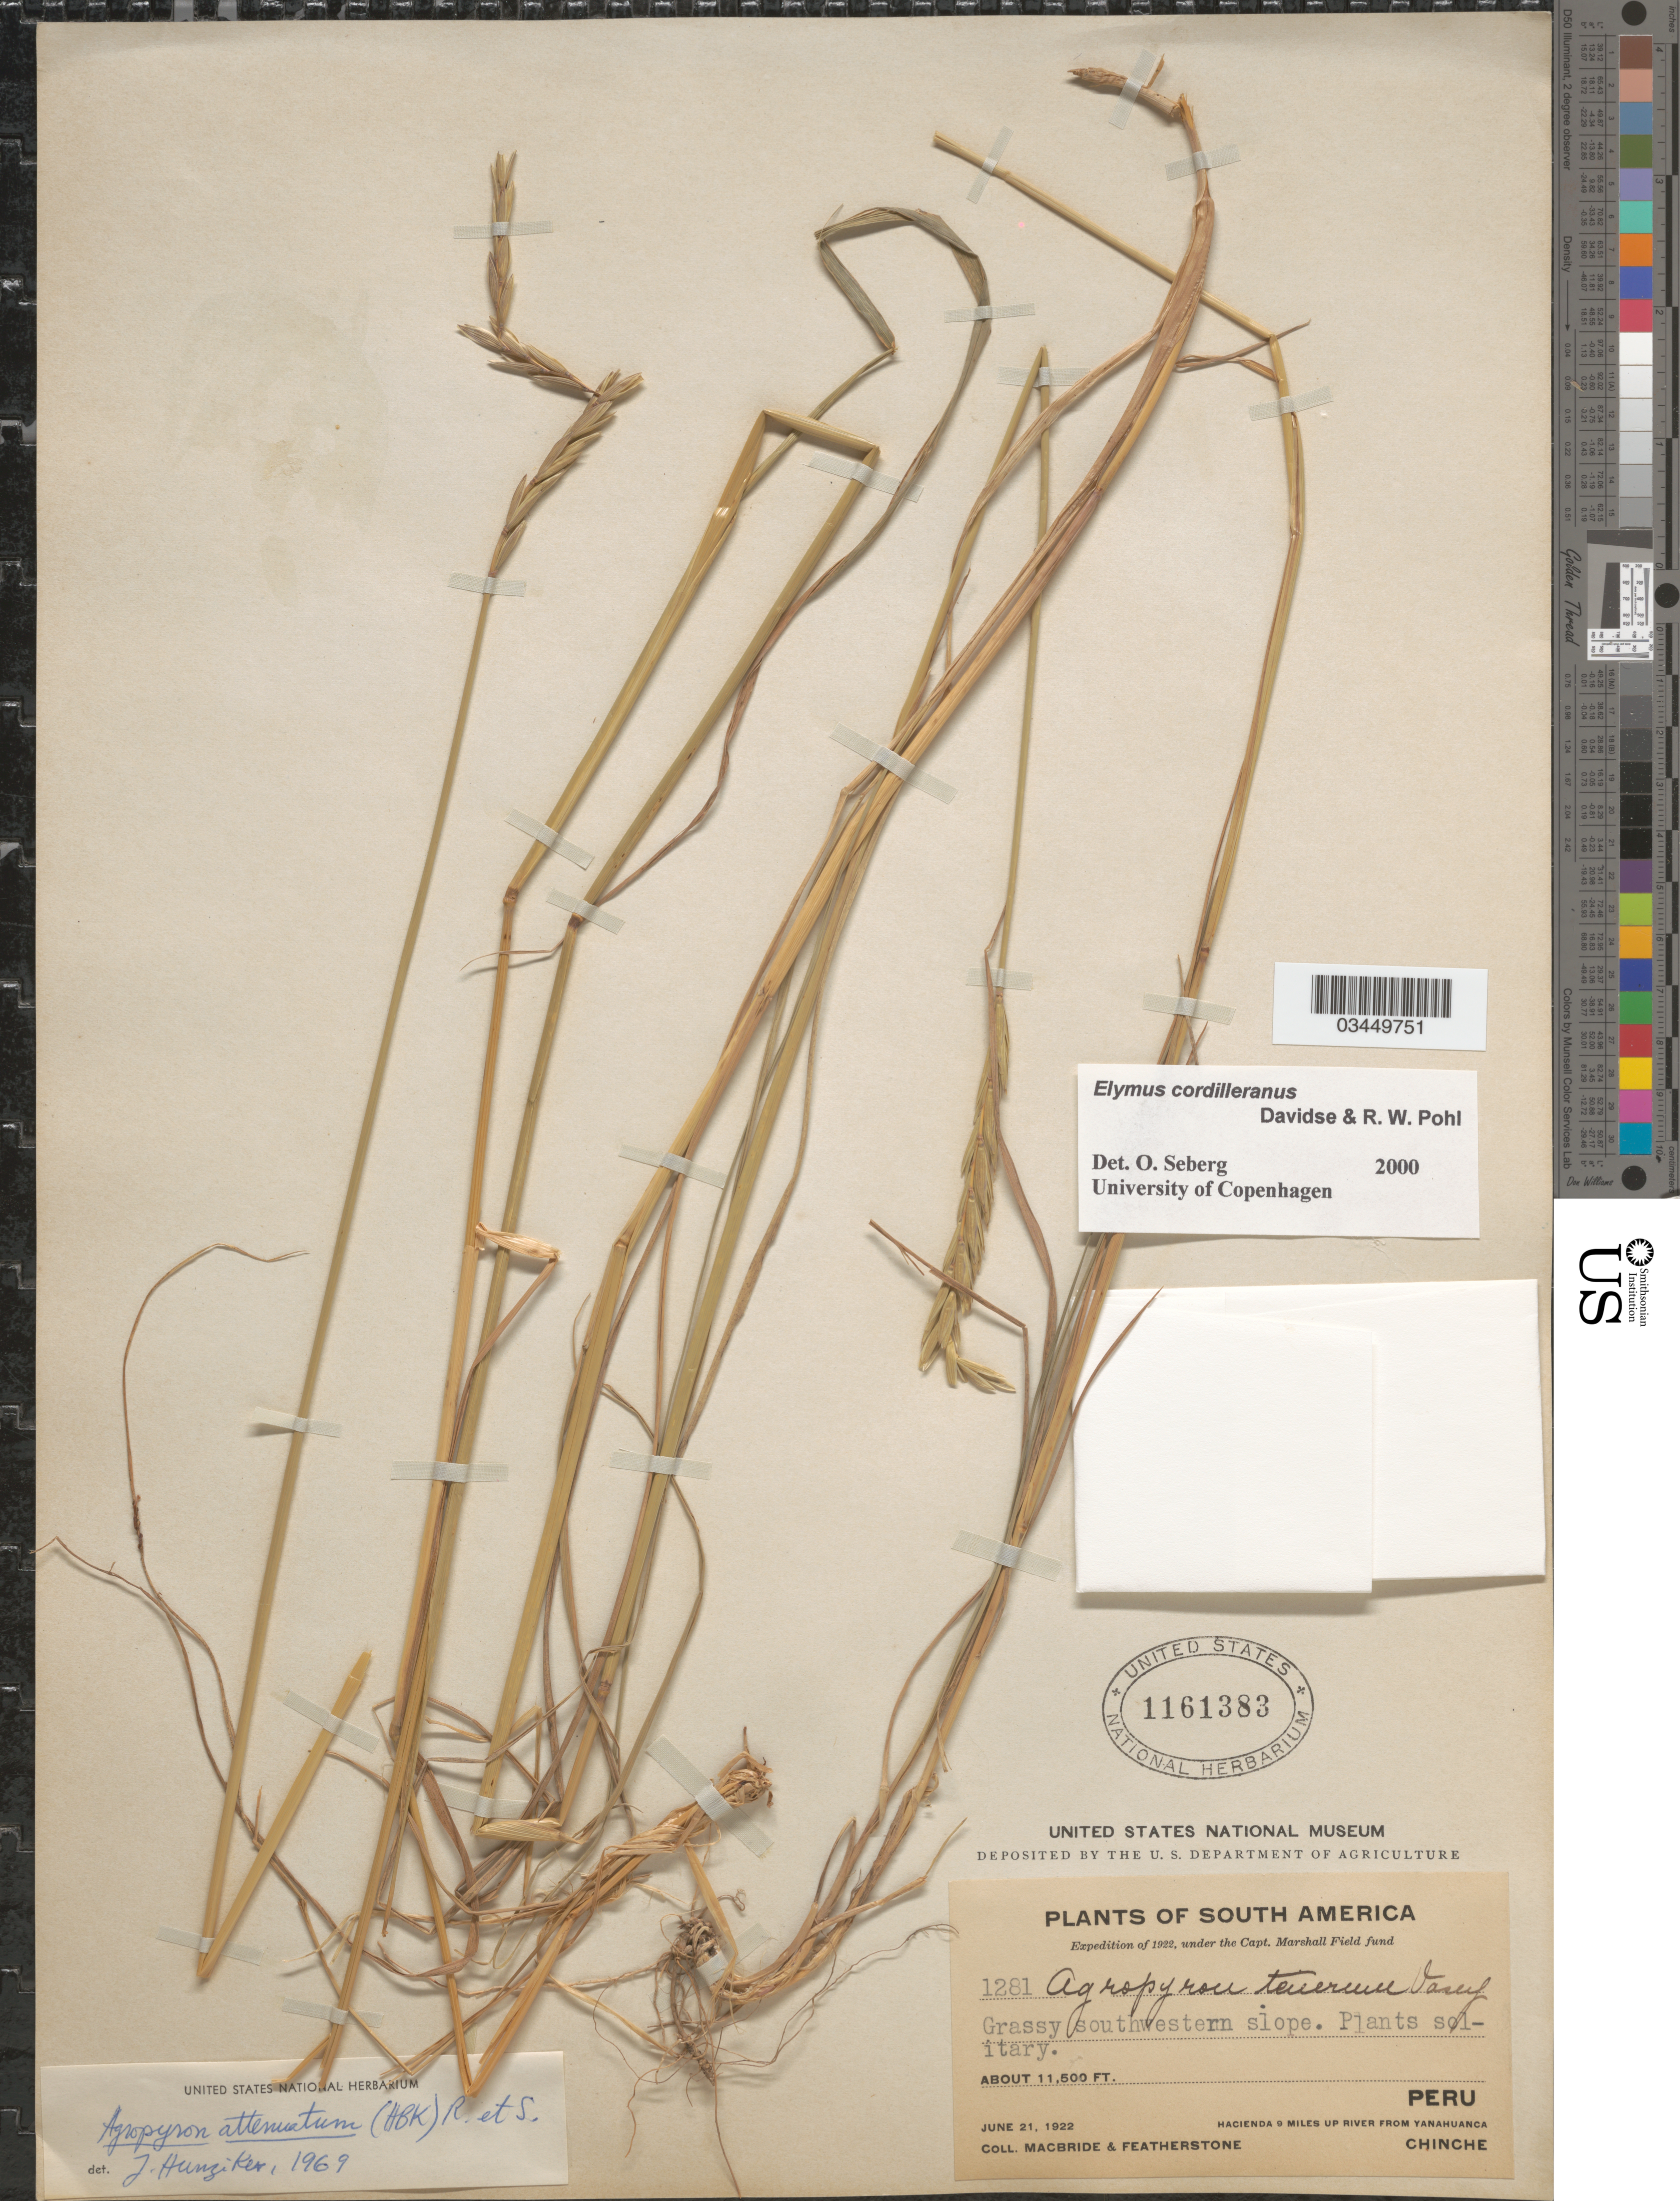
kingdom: Plantae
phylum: Tracheophyta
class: Liliopsida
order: Poales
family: Poaceae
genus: Elymus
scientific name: Elymus cordilleranus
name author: Davidse & R.W. Pohl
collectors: Macbride, -- & -. Featherstone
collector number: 1281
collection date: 1922-06-21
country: Peru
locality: Expedition of 1922, under the Capt. Marshall Field fund. Hacienda 9 miles up river from Yanahuanca. Chinche.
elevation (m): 3505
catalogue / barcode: US 1161383